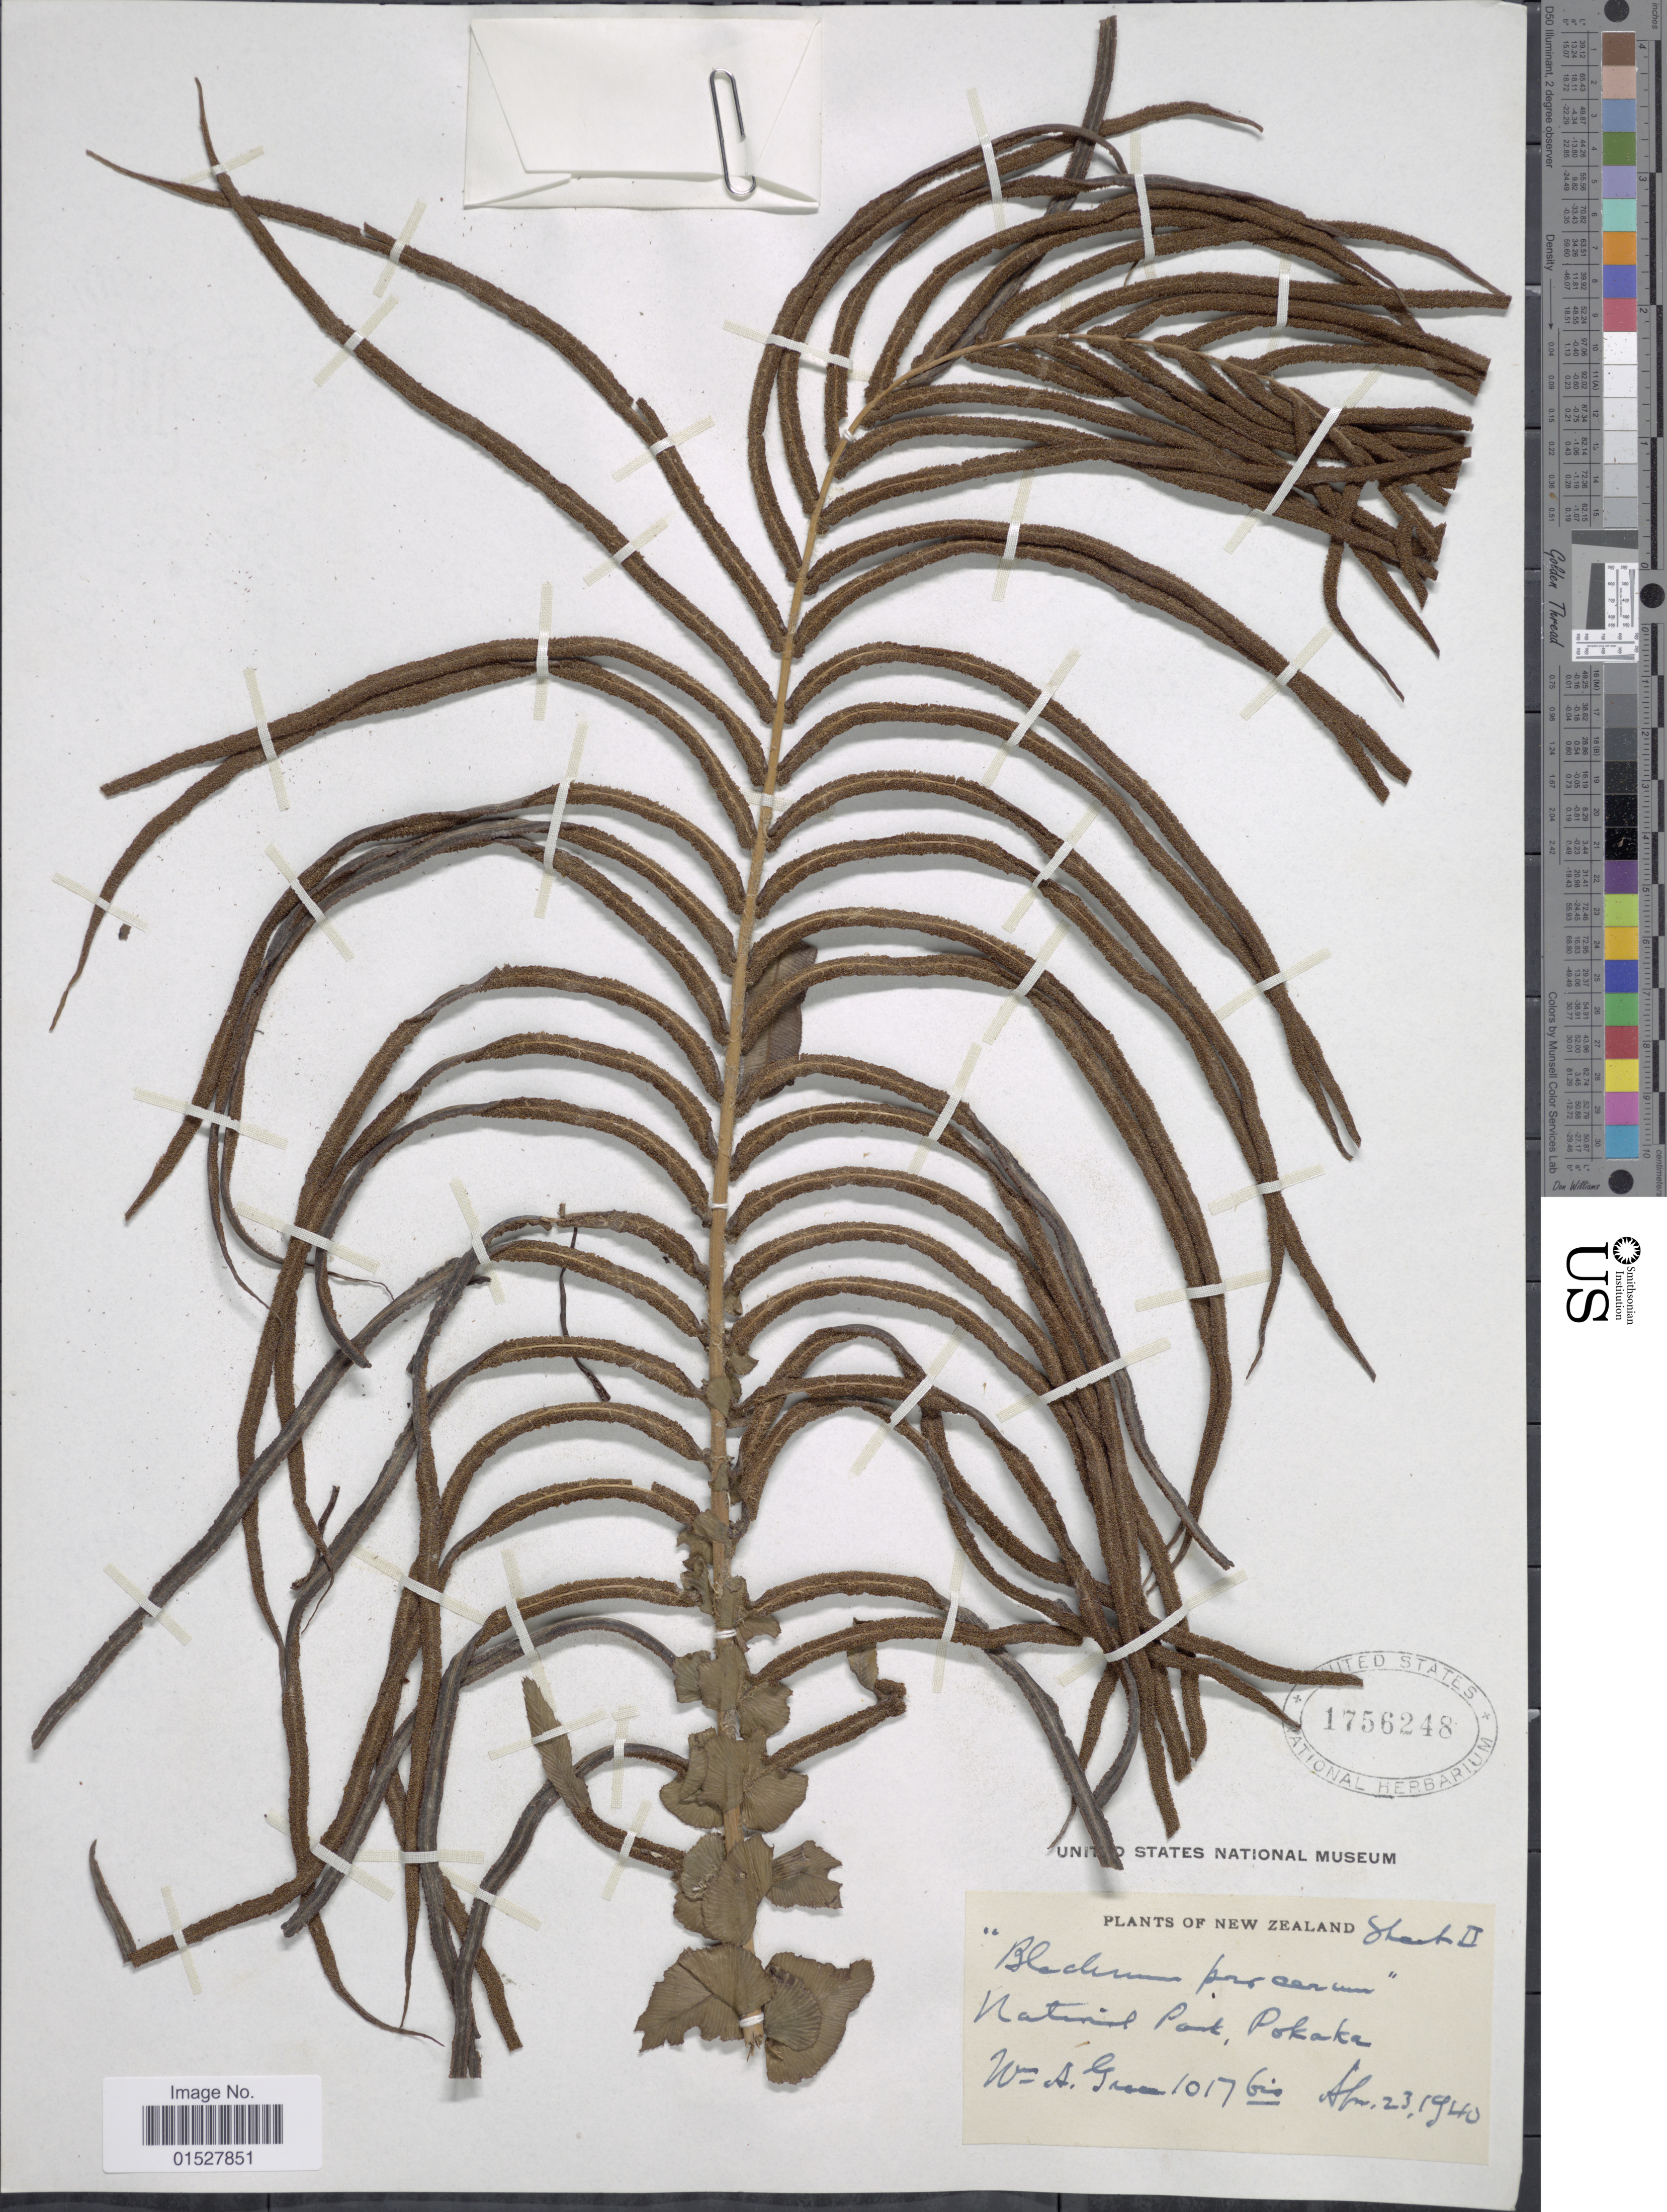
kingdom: Plantae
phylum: Tracheophyta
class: Polypodiopsida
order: Polypodiales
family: Blechnaceae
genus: Blechnum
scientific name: Blechnum capense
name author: (L.) Schltdl.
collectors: W. Grace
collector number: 1017bis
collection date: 1940-04-23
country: New Zealand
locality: National Park, Pokaka.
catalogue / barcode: US 1756248